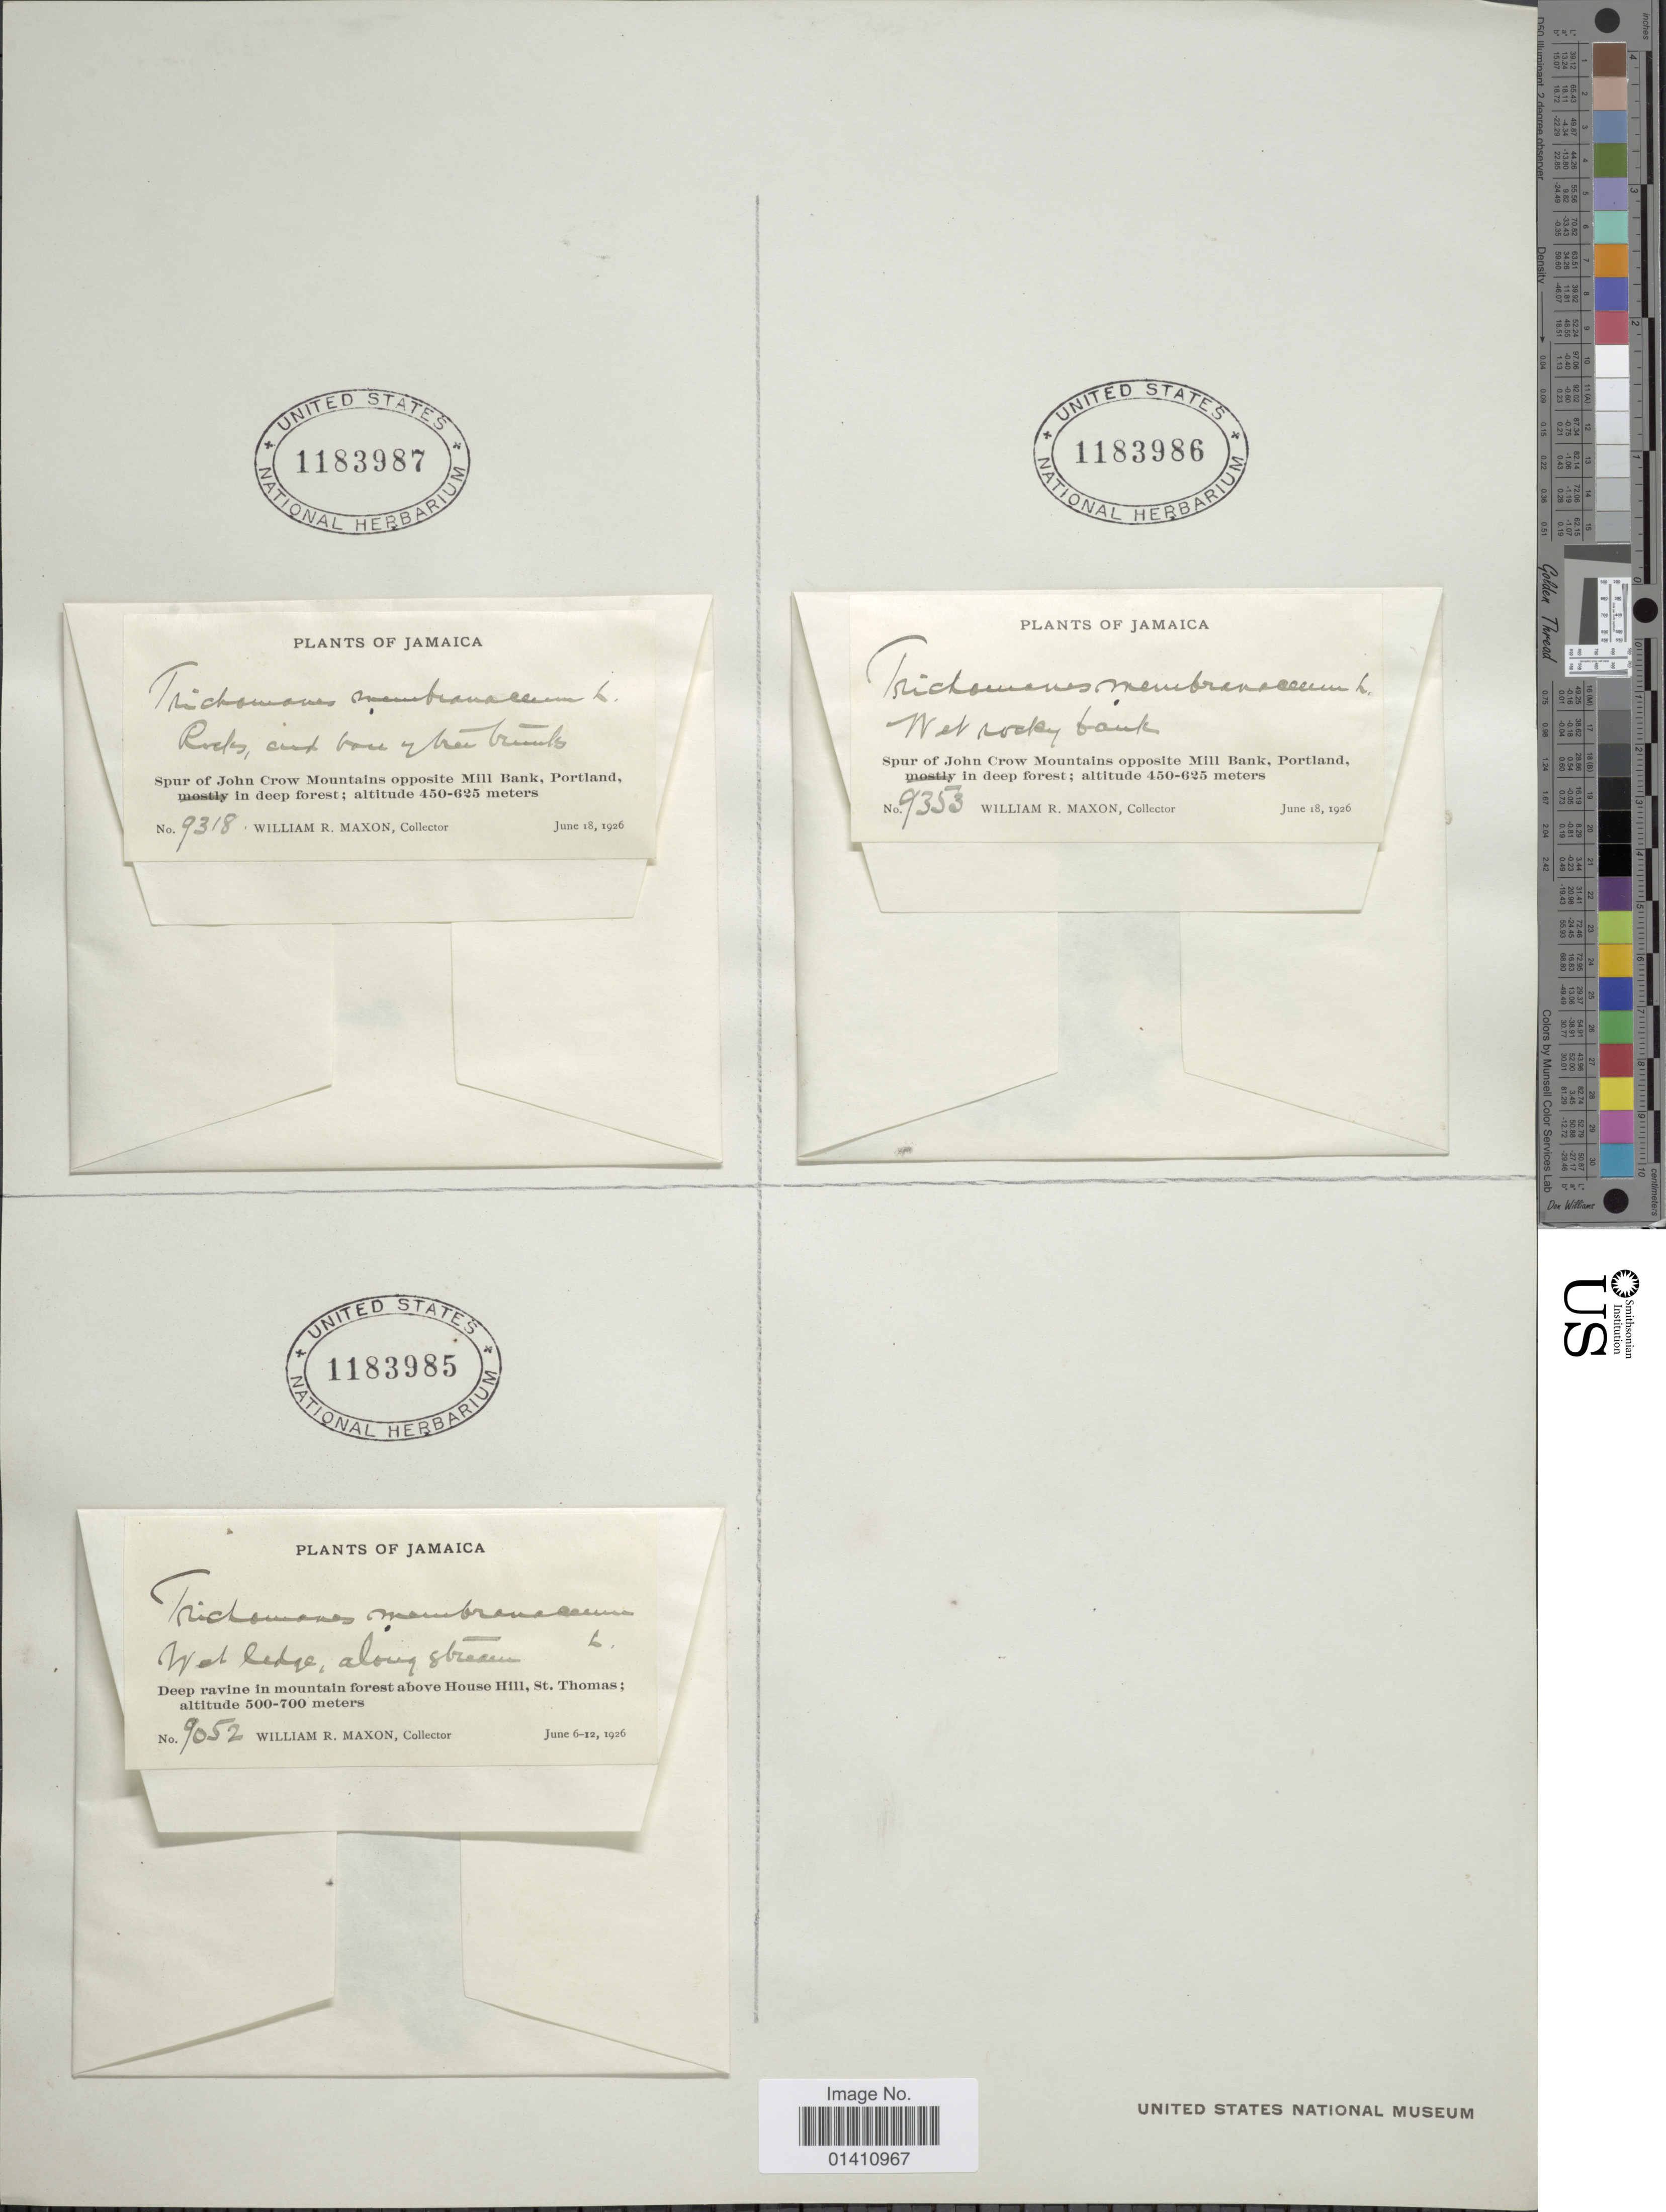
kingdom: Plantae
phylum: Tracheophyta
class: Polypodiopsida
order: Hymenophyllales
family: Hymenophyllaceae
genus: Didymoglossum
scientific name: Didymoglossum membranaceum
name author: (L.) Vareschi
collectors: W. R. Maxon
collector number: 9052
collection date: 1926-06-06/1926-06-12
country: Jamaica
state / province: Saint Thomas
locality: Deep ravine in mountains forest above House Hill, St. Thomas.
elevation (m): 500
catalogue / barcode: US 1183985